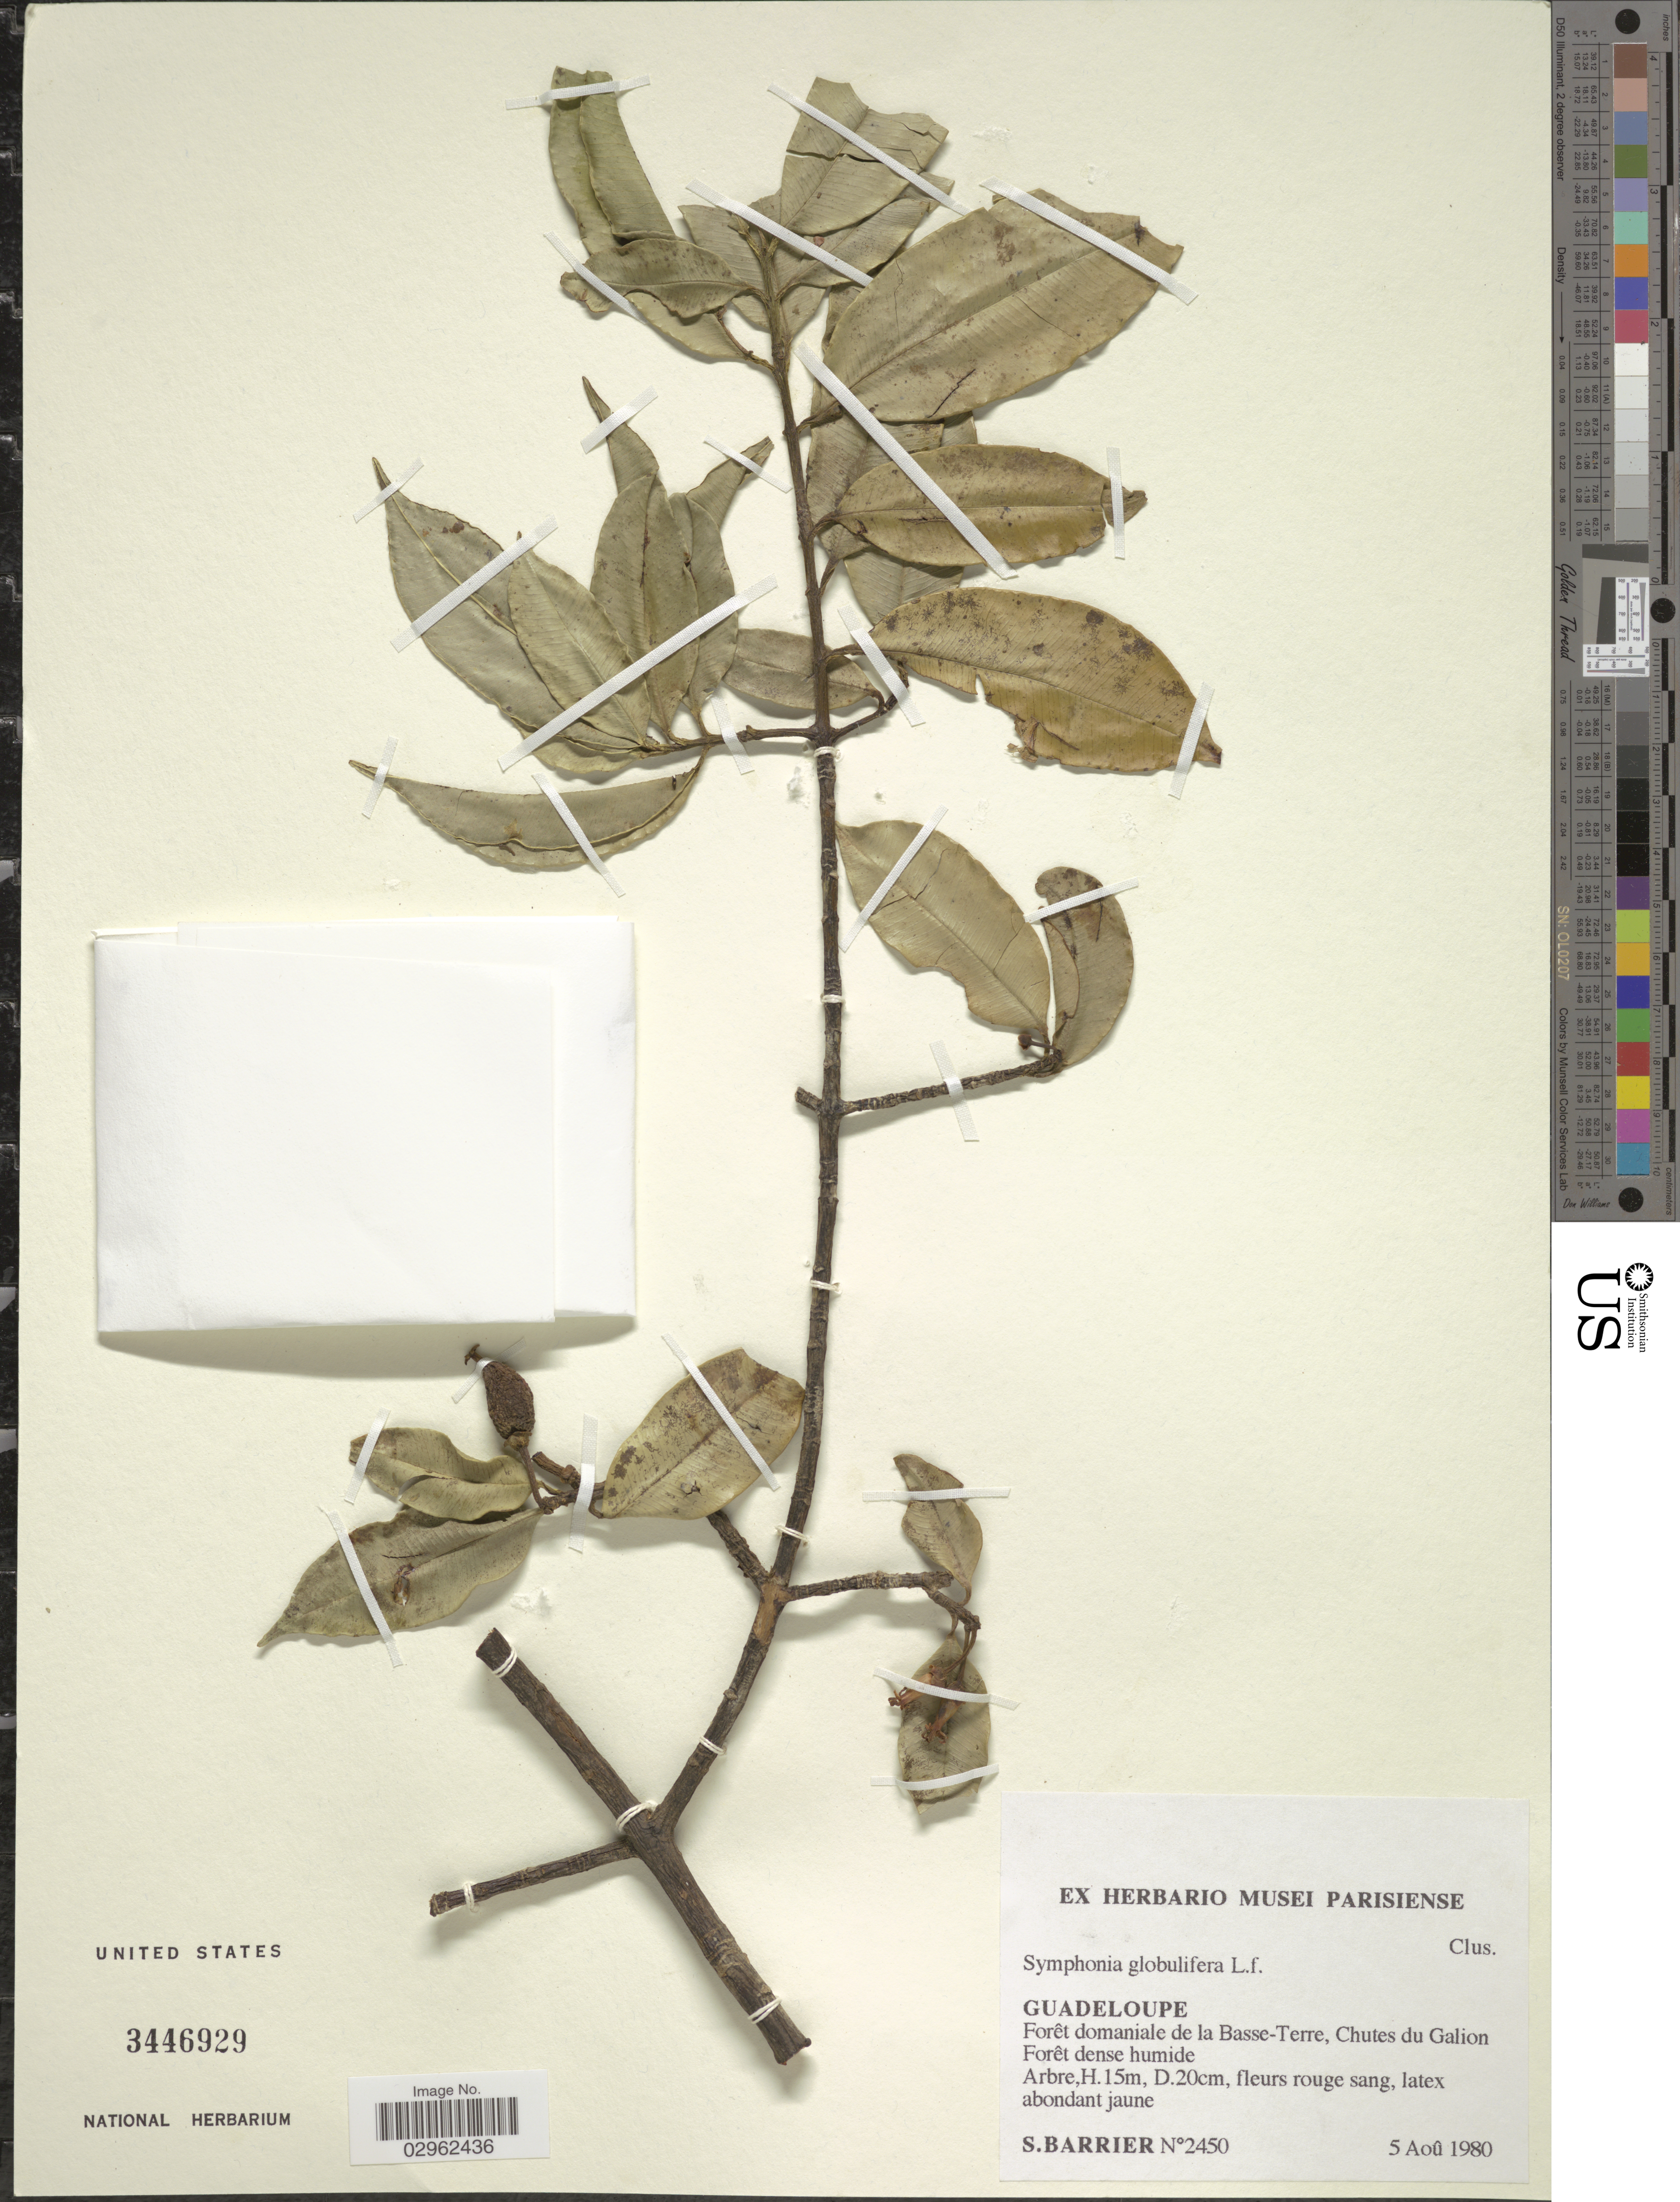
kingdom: Plantae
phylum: Tracheophyta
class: Magnoliopsida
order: Malpighiales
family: Clusiaceae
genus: Symphonia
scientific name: Symphonia globulifera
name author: L. f.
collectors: S. Barrier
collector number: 2450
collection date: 1980-08-05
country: Guadeloupe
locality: Forêt dominiale de la Basse-Terre, Chutes du Galion Forêt dense humide.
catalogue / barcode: US 3446929